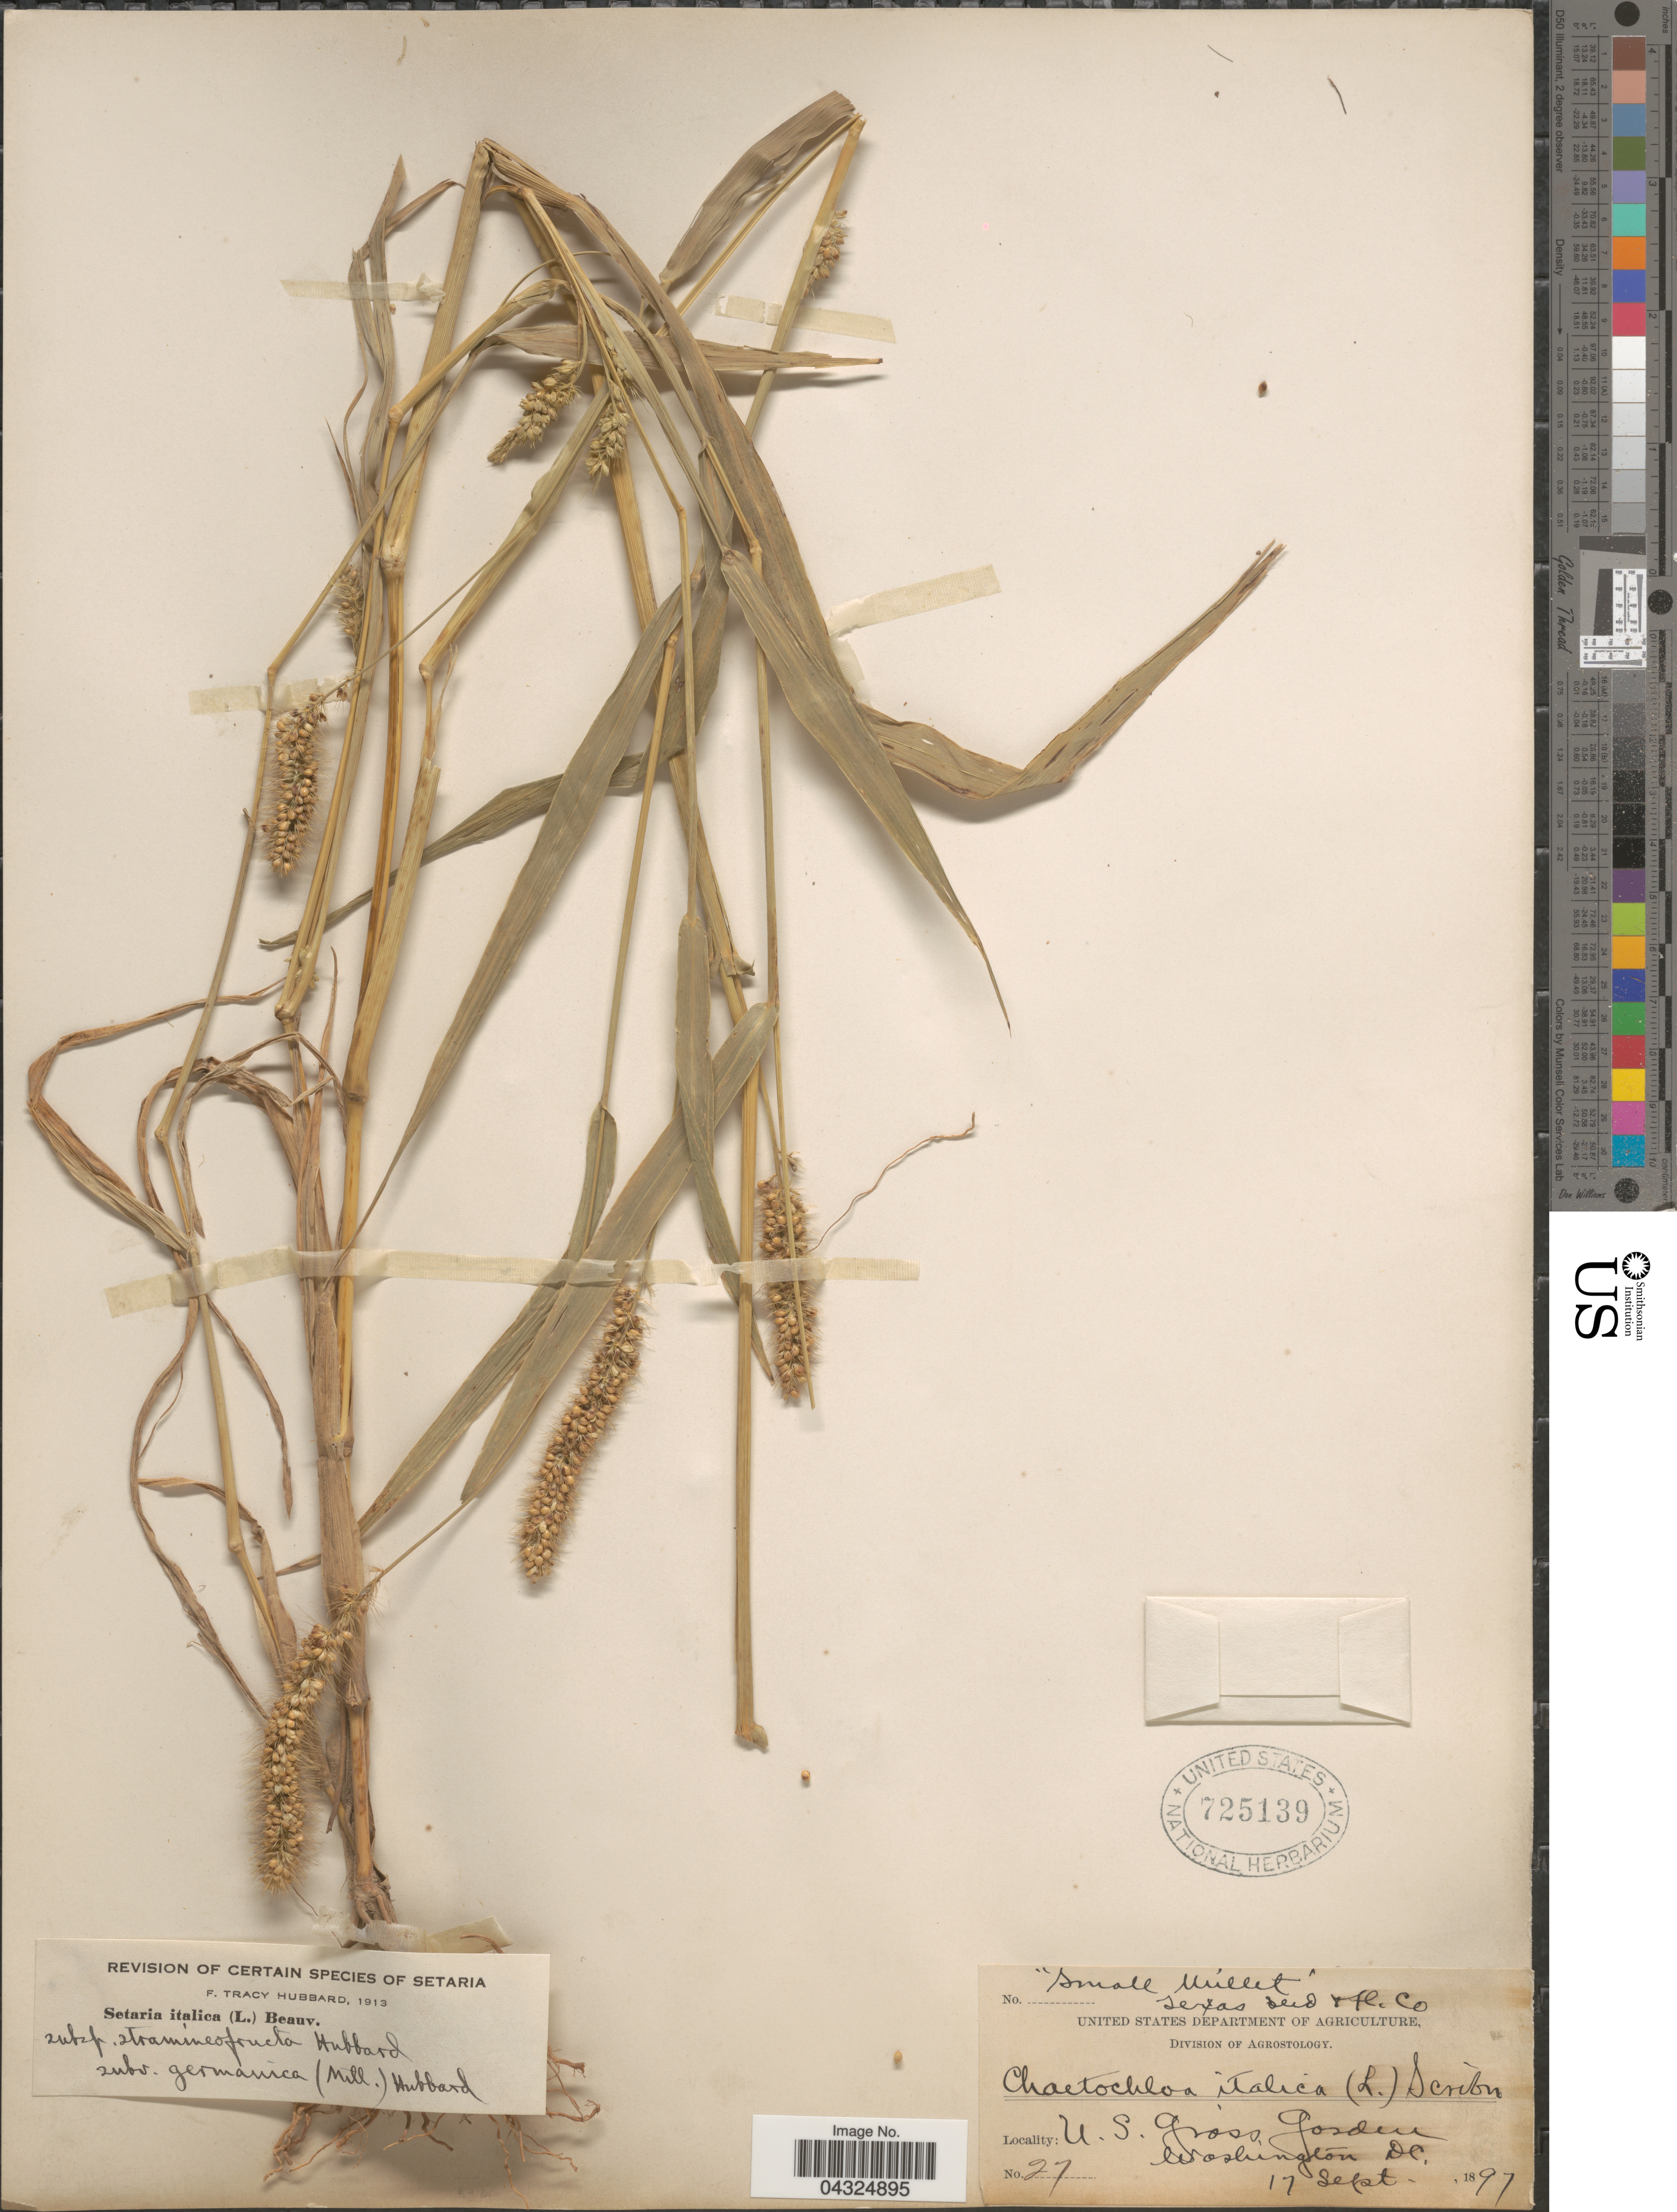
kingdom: Plantae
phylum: Tracheophyta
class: Liliopsida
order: Poales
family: Poaceae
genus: Setaria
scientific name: Setaria italica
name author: (L.) P. Beauv.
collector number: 27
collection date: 1897-09-17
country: United States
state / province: District of Columbia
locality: U. S. Grass Garden.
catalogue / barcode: US 725139